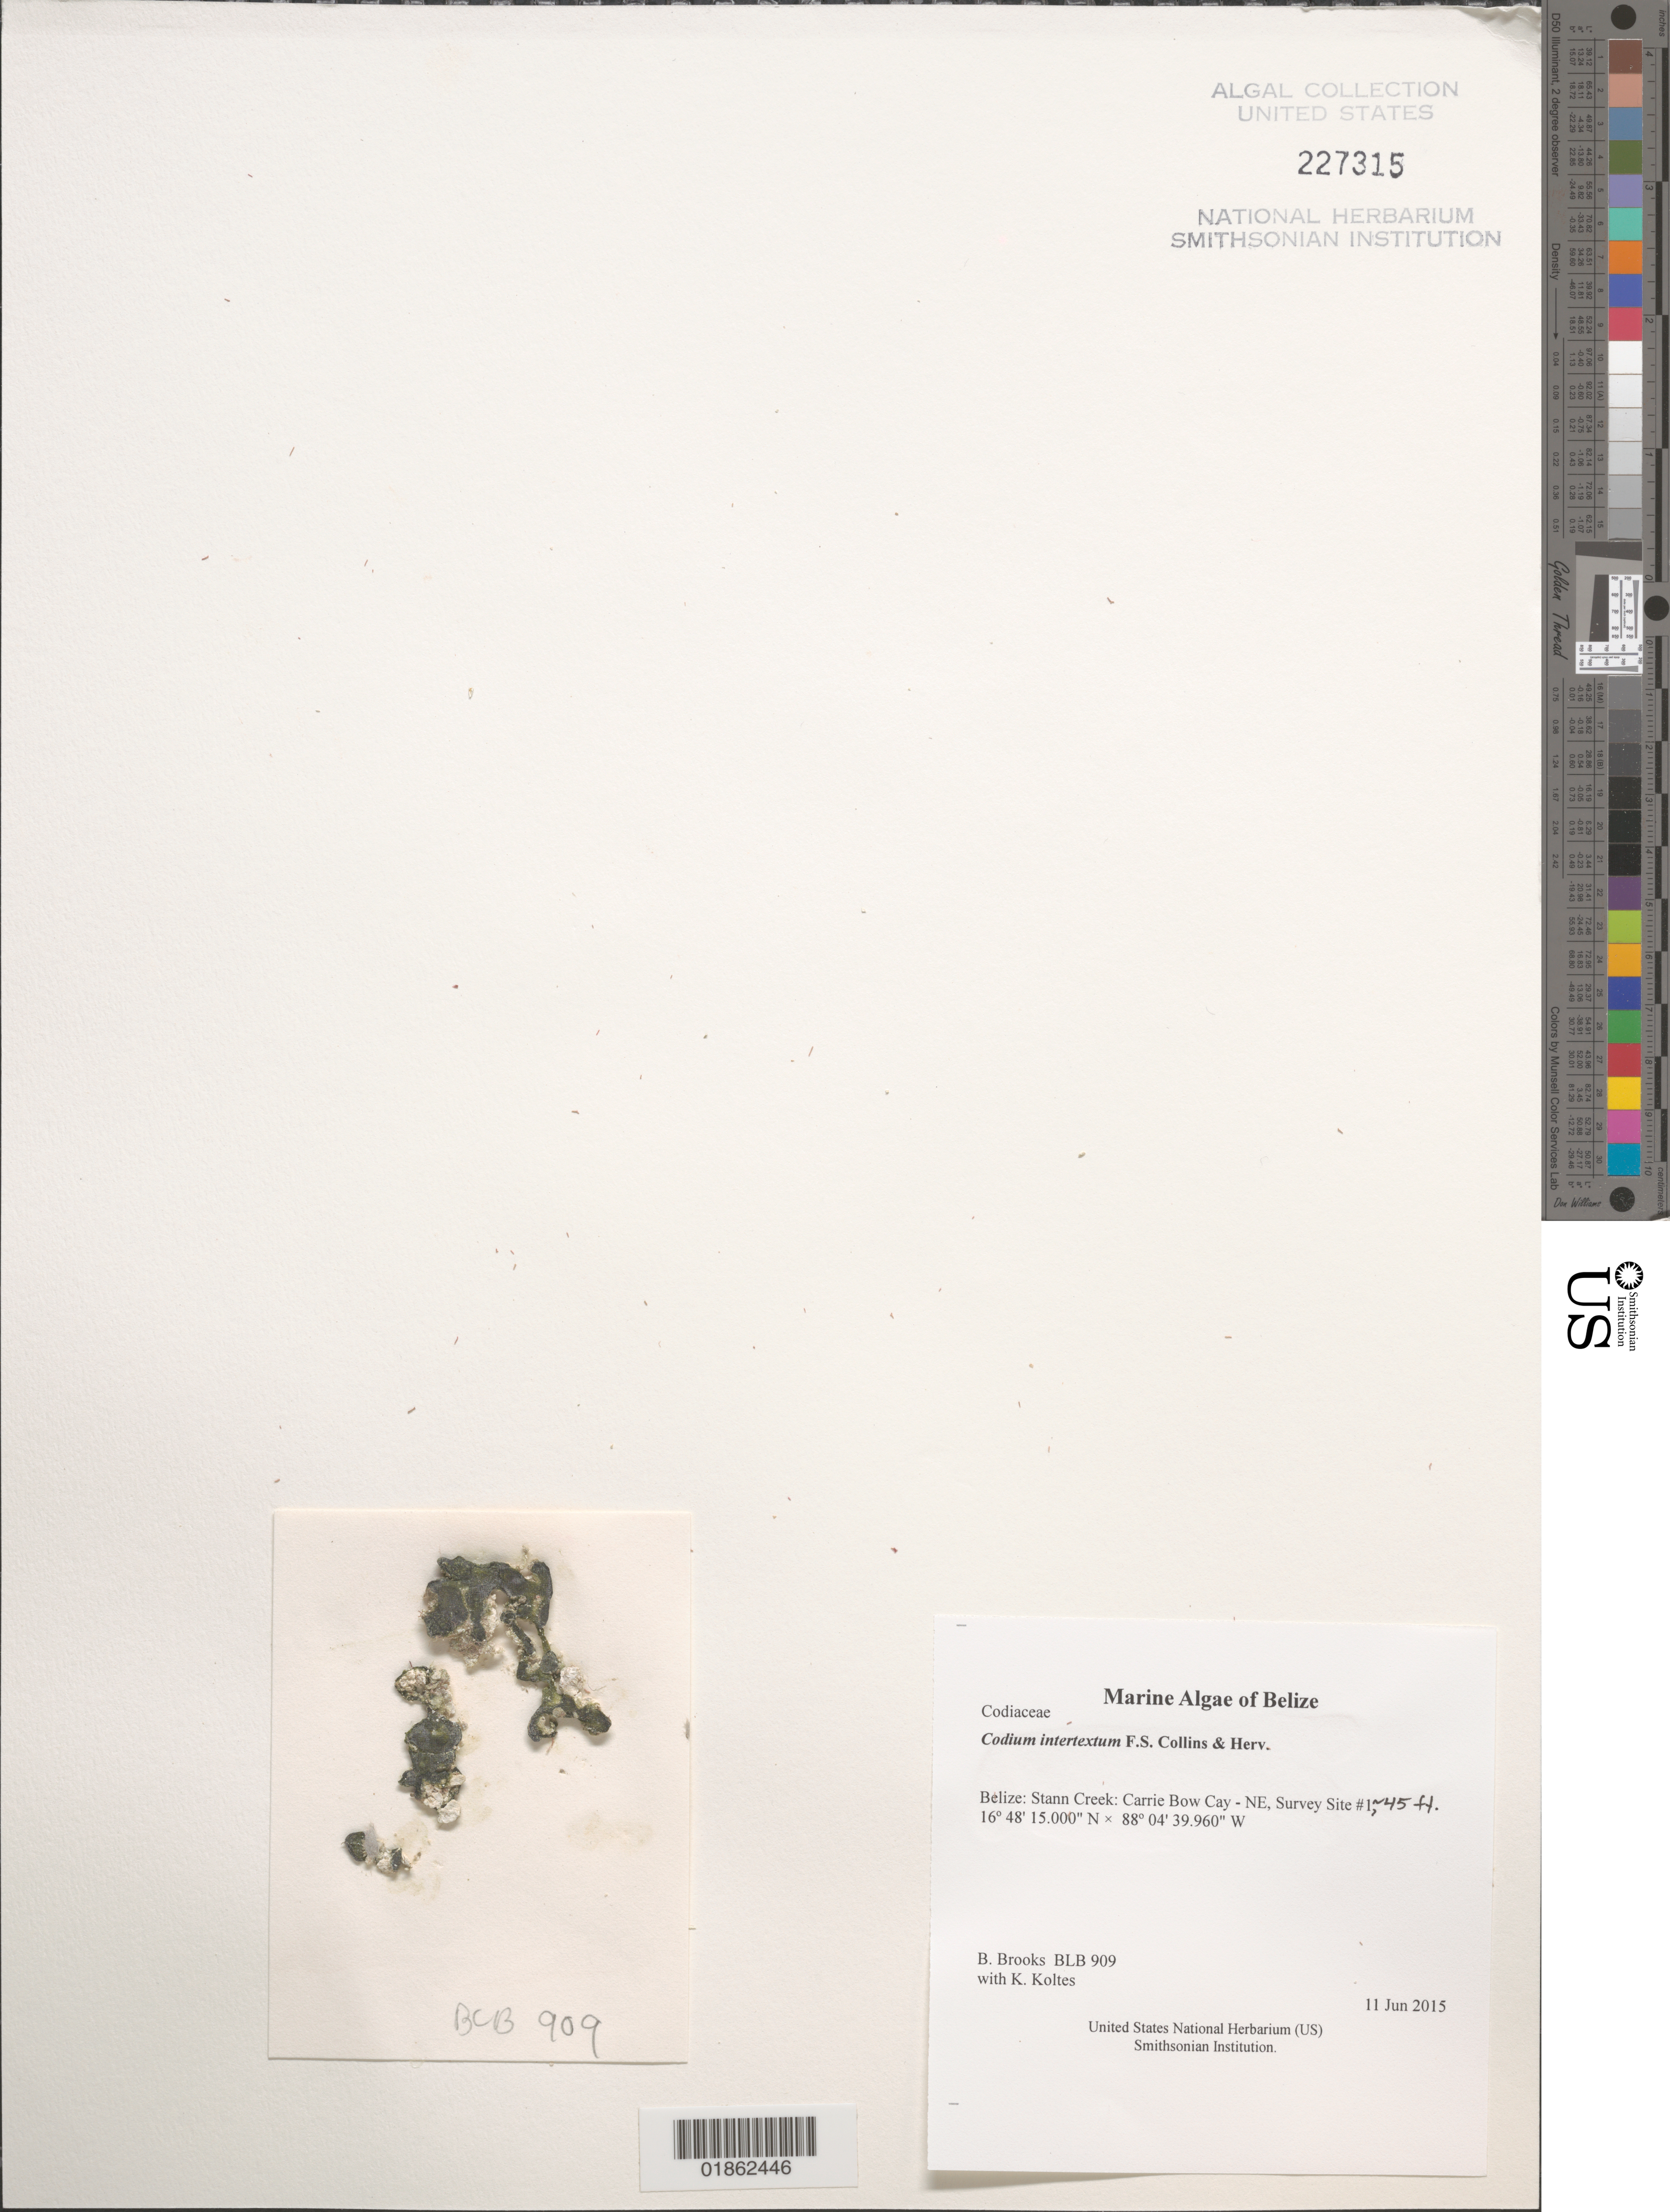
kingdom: Plantae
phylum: Chlorophyta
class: Ulvophyceae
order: Bryopsidales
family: Codiaceae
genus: Codium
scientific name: Codium intertextum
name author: Collins & Herv.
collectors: B. Brooks & K. Koltes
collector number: BLB 909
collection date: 2015-06-11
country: Belize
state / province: Stann Creek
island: Carrie Bow Cay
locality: Carrie Bow Cay - NE, Survey Site #1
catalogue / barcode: US 227315